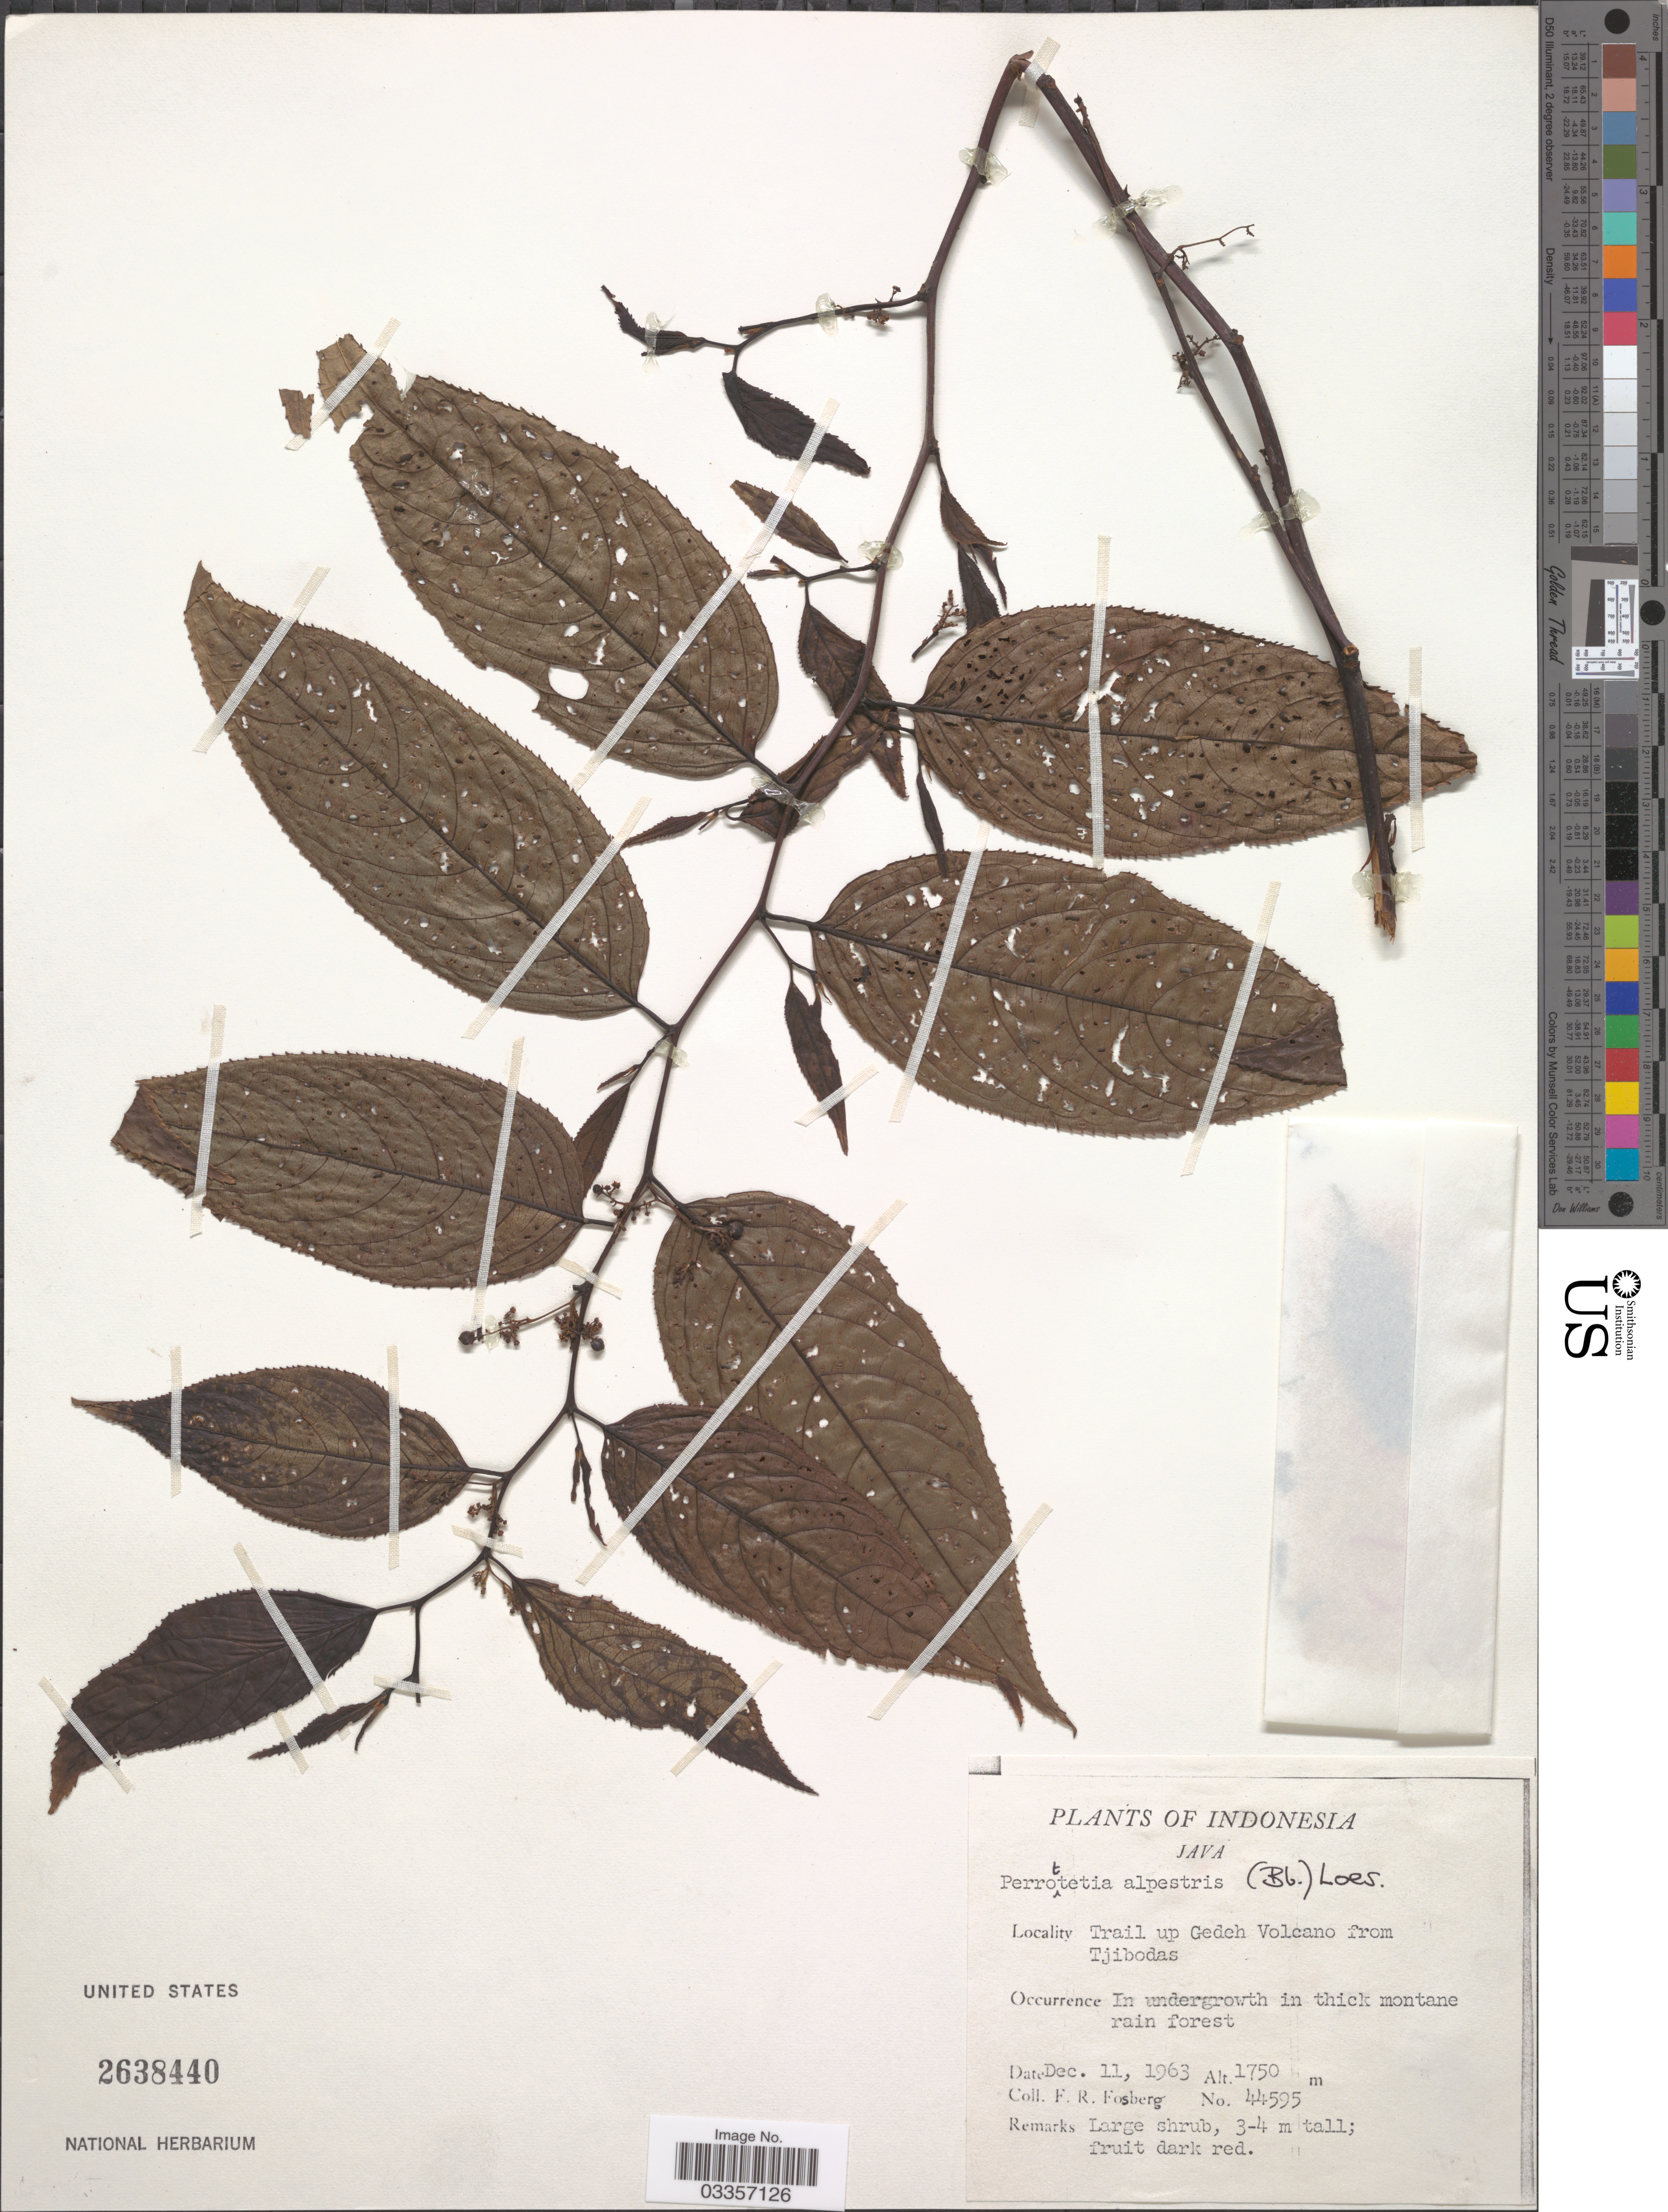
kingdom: Plantae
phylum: Tracheophyta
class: Magnoliopsida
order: Huerteales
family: Dipentodontaceae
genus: Perrottetia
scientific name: Perrottetia alpestris subsp. alpestris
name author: (Blume) Loes.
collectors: F. R. Fosberg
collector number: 44595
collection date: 1963-12-11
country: Indonesia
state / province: Java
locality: Trail up Gedeh Volcano from Tjibodas.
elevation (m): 1750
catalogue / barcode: US 2638440